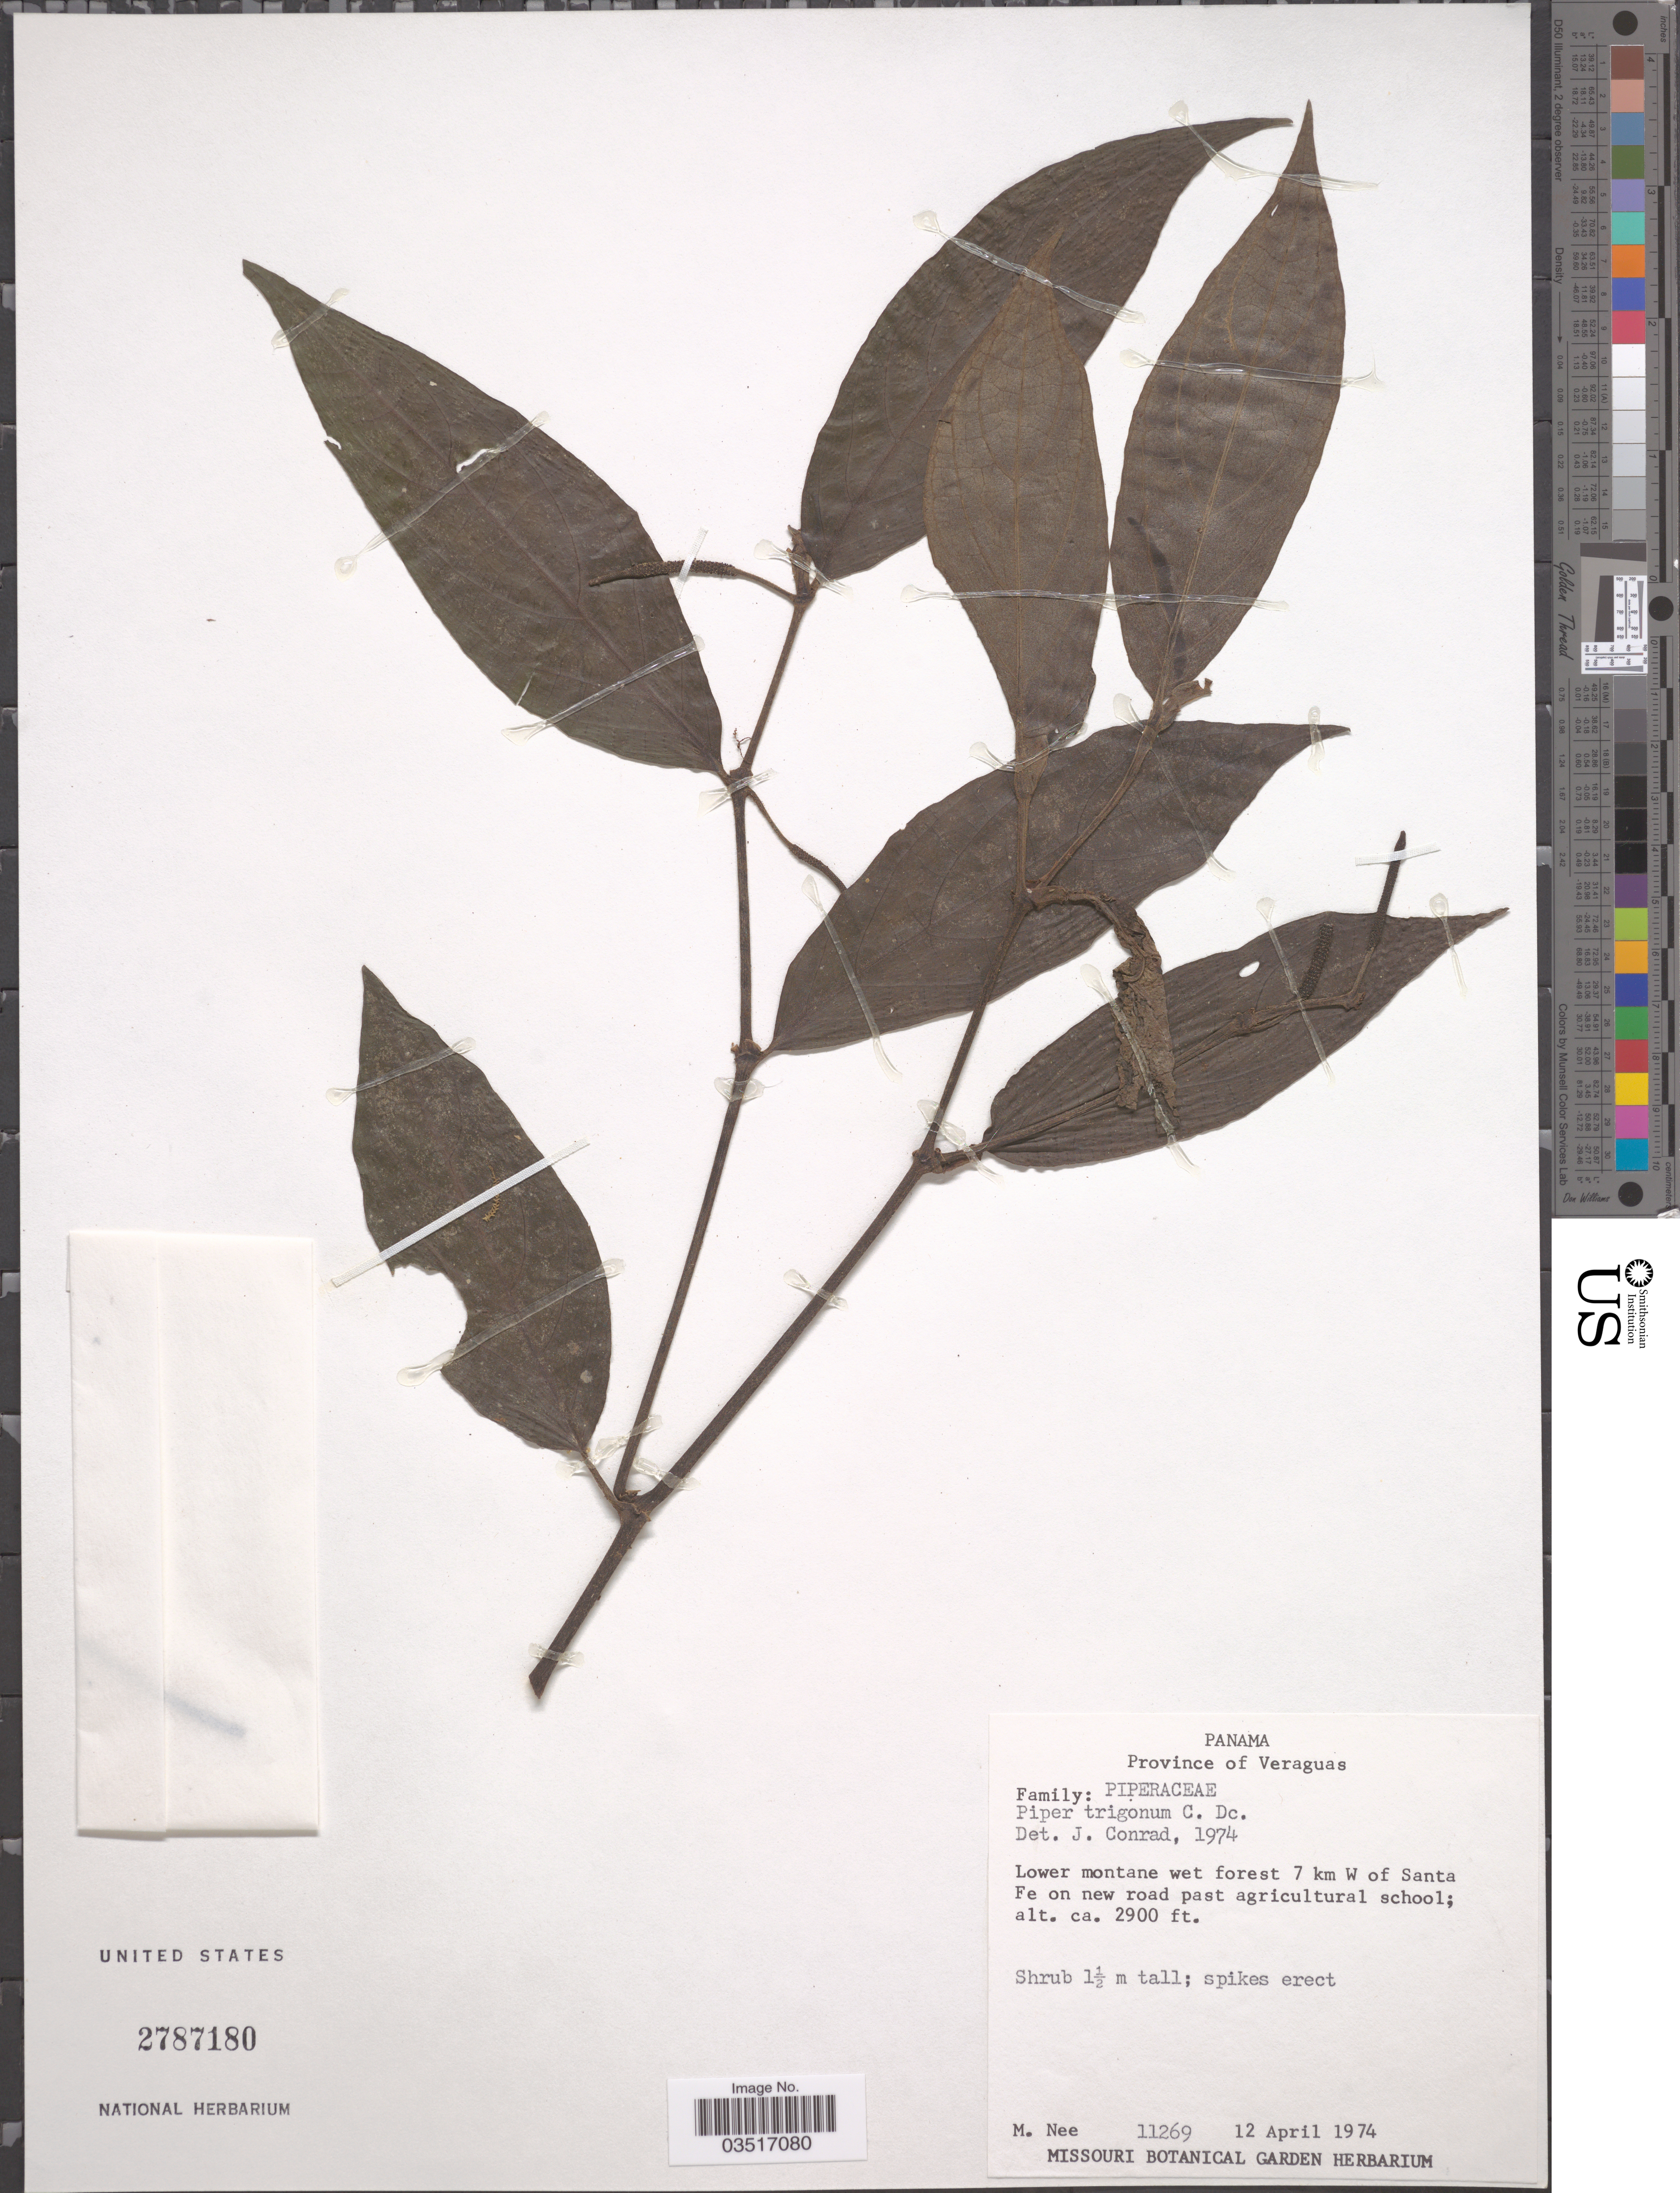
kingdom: Plantae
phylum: Tracheophyta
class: Magnoliopsida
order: Piperales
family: Piperaceae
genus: Piper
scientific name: Piper trigonum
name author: C. DC.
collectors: M. Nee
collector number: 11269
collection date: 1974-04-12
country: Panama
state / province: Veraguas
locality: Lower montane wet forest 7 km W of Santa Fe on new road past agricultural school.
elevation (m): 884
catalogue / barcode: US 2787180